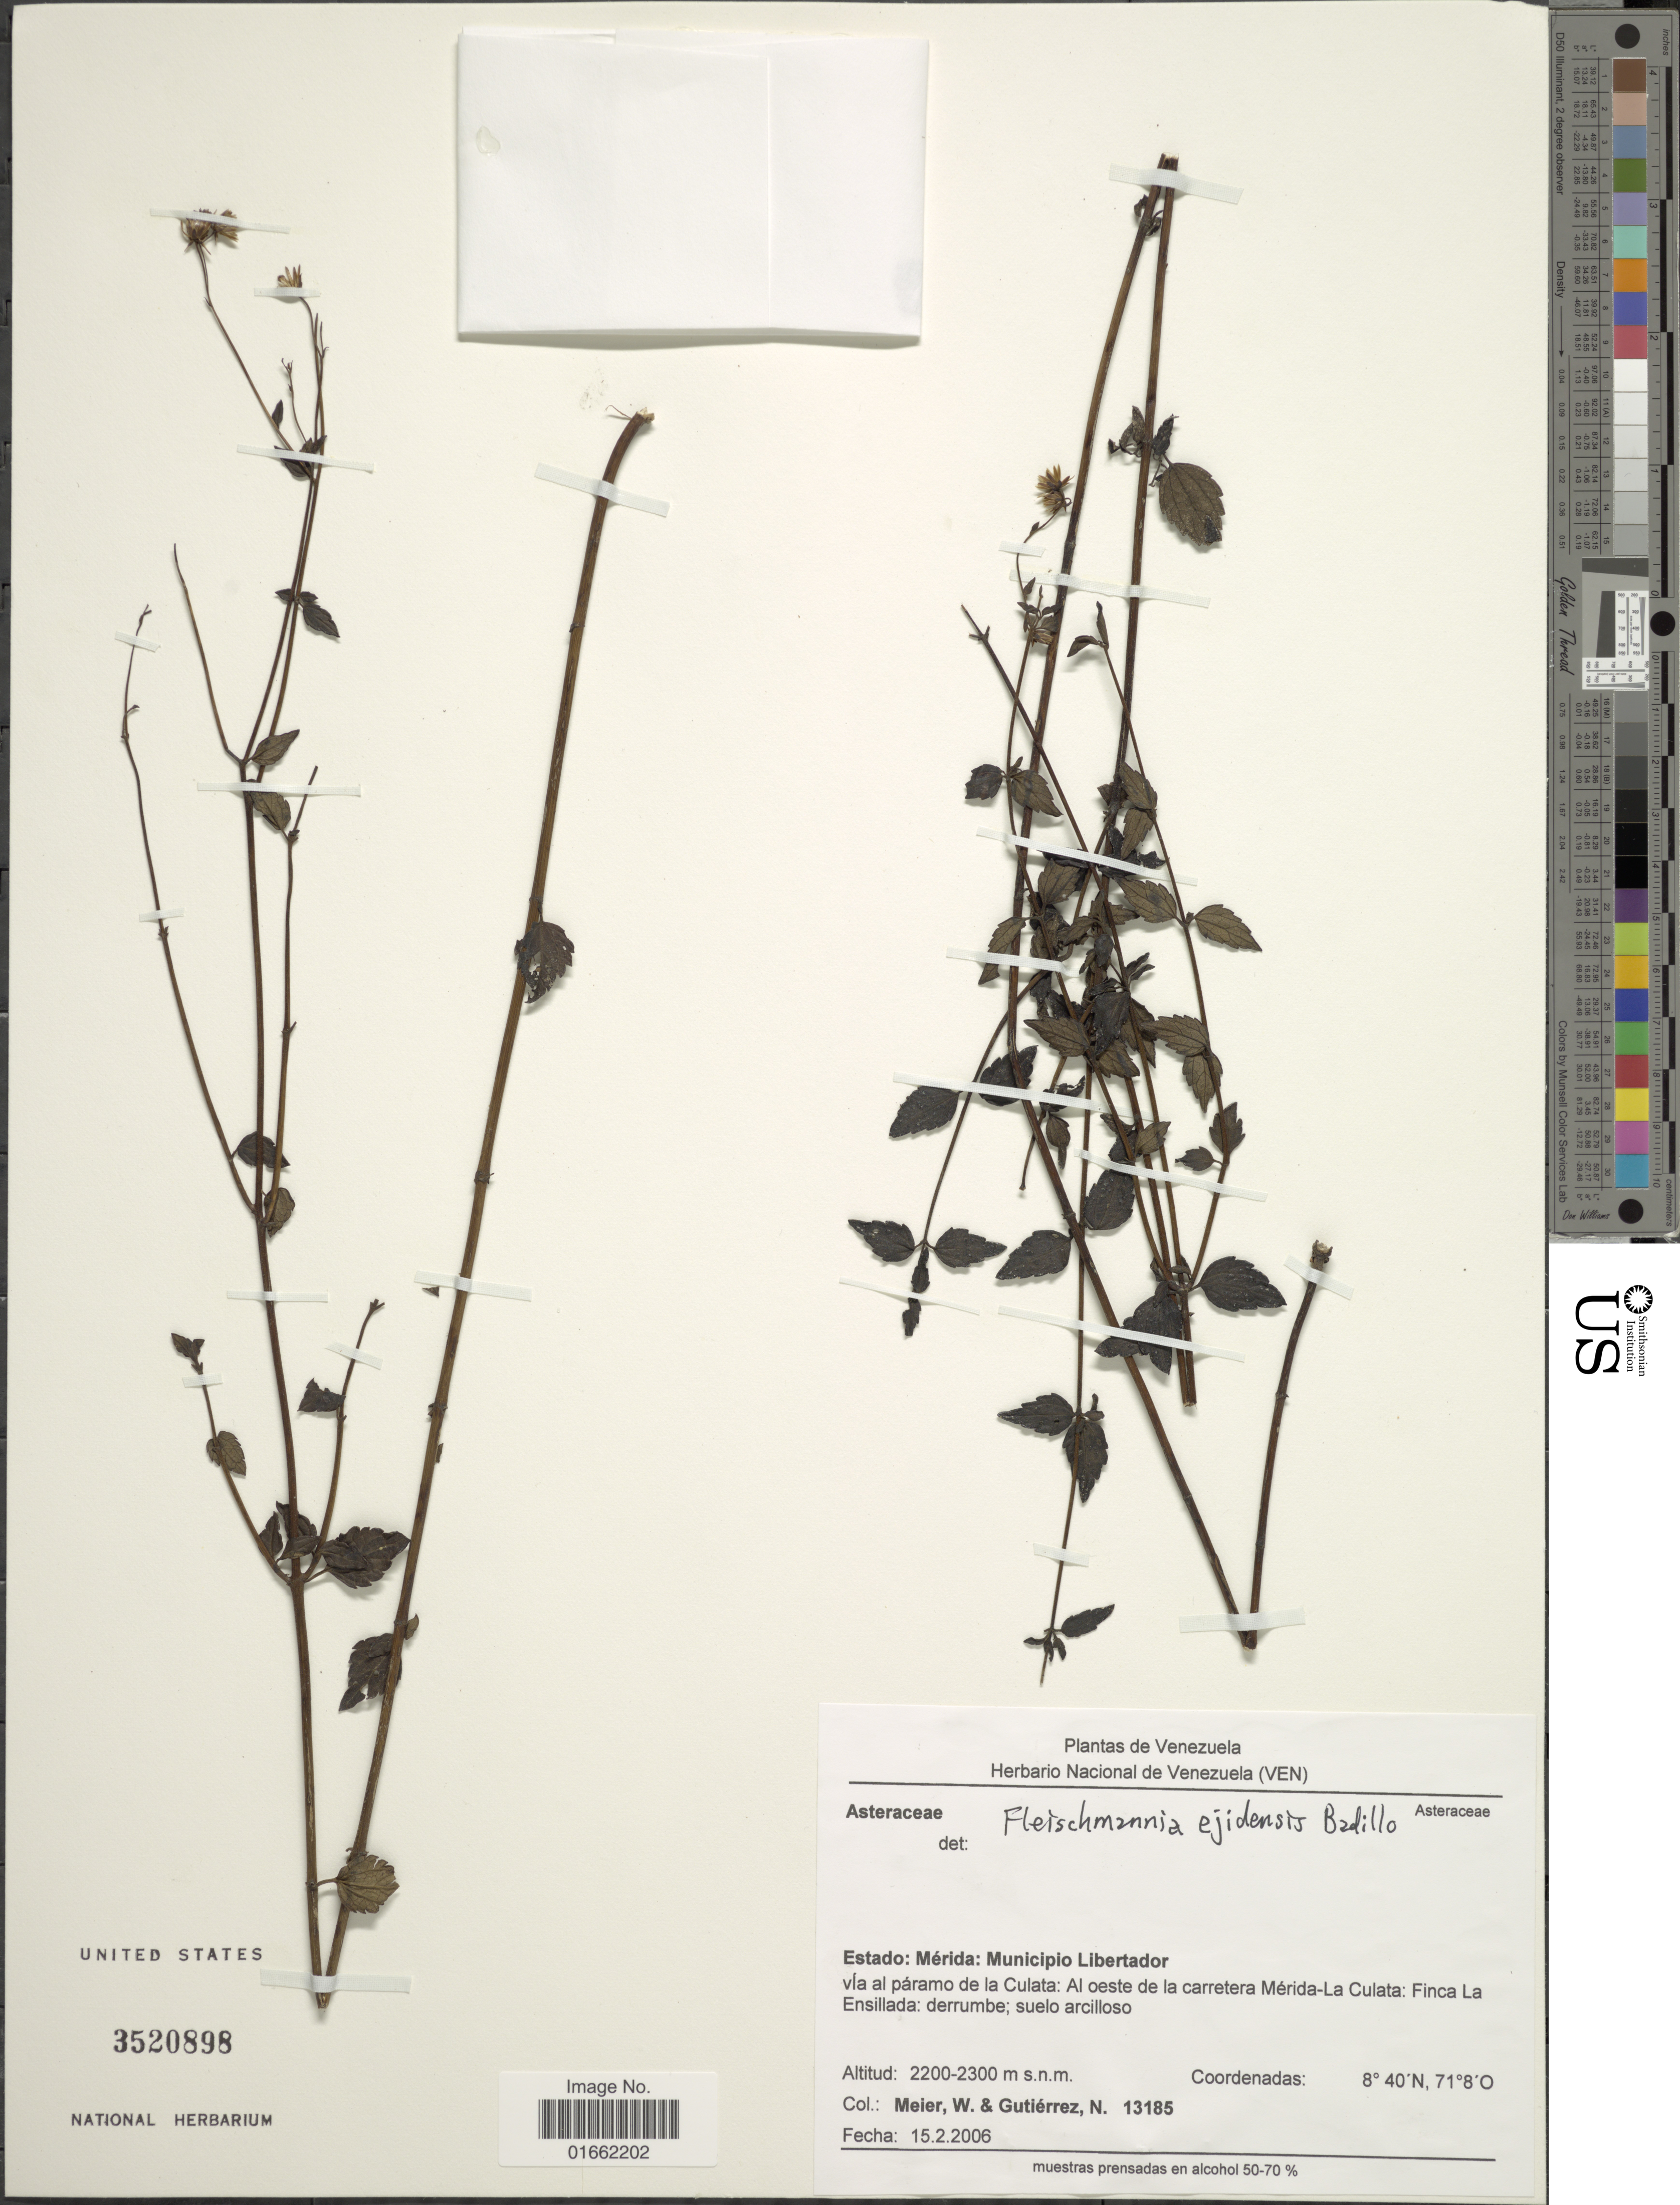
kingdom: Plantae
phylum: Tracheophyta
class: Magnoliopsida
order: Asterales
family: Asteraceae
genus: Fleischmannia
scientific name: Fleischmannia ejidensis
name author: (V.M. Badillo) R.M. King & H. Rob.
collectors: W. Meier & N. Gutierrez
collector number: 13185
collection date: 2006-02-15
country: Venezuela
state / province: Mérida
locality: Estado: Mérida: Municipio Libertador, vía al páramo de la Culata: Al oeste de la carretera Mérida-La Culata: Finca La Ensillada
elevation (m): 2200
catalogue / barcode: US 3520898